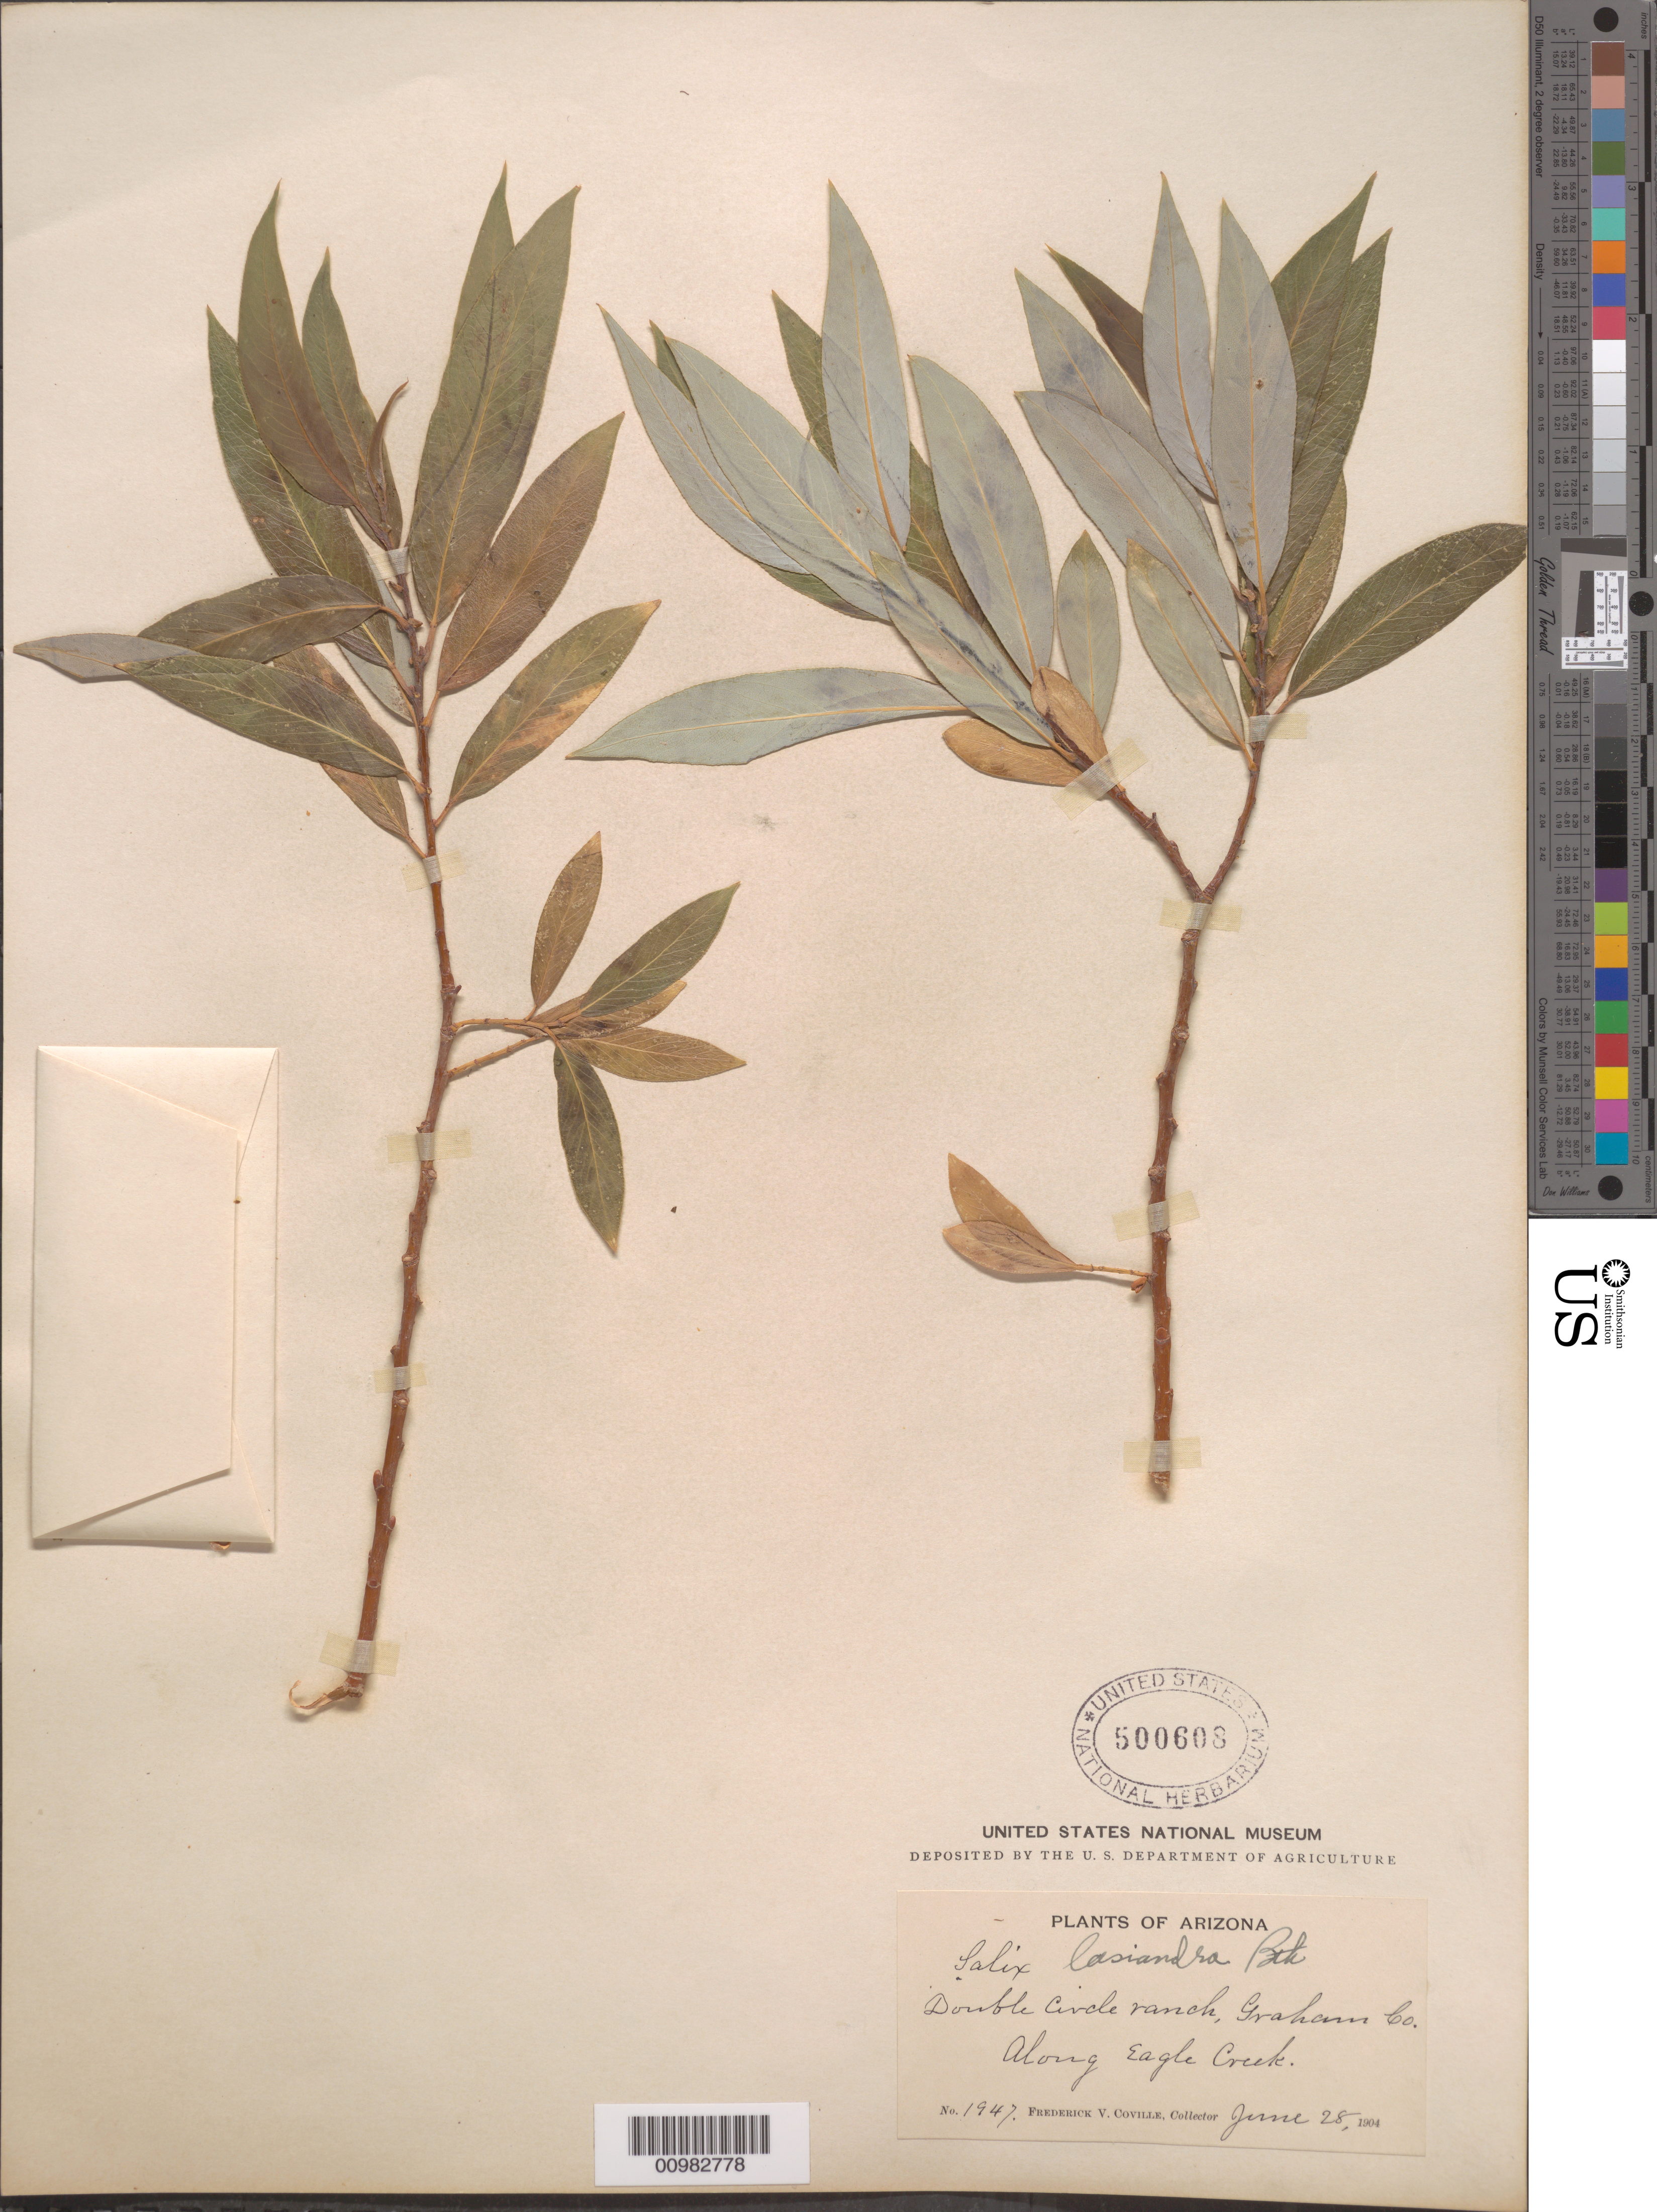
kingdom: Plantae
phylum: Tracheophyta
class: Magnoliopsida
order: Malpighiales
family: Salicaceae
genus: Salix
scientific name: Salix lasiandra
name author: Benth.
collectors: F. V. Coville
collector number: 1947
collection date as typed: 28 Jun 1904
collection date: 1904-06-28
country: United States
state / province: Arizona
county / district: Graham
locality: Double Creek Ranch, along Eagle Creek.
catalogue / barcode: US 500608